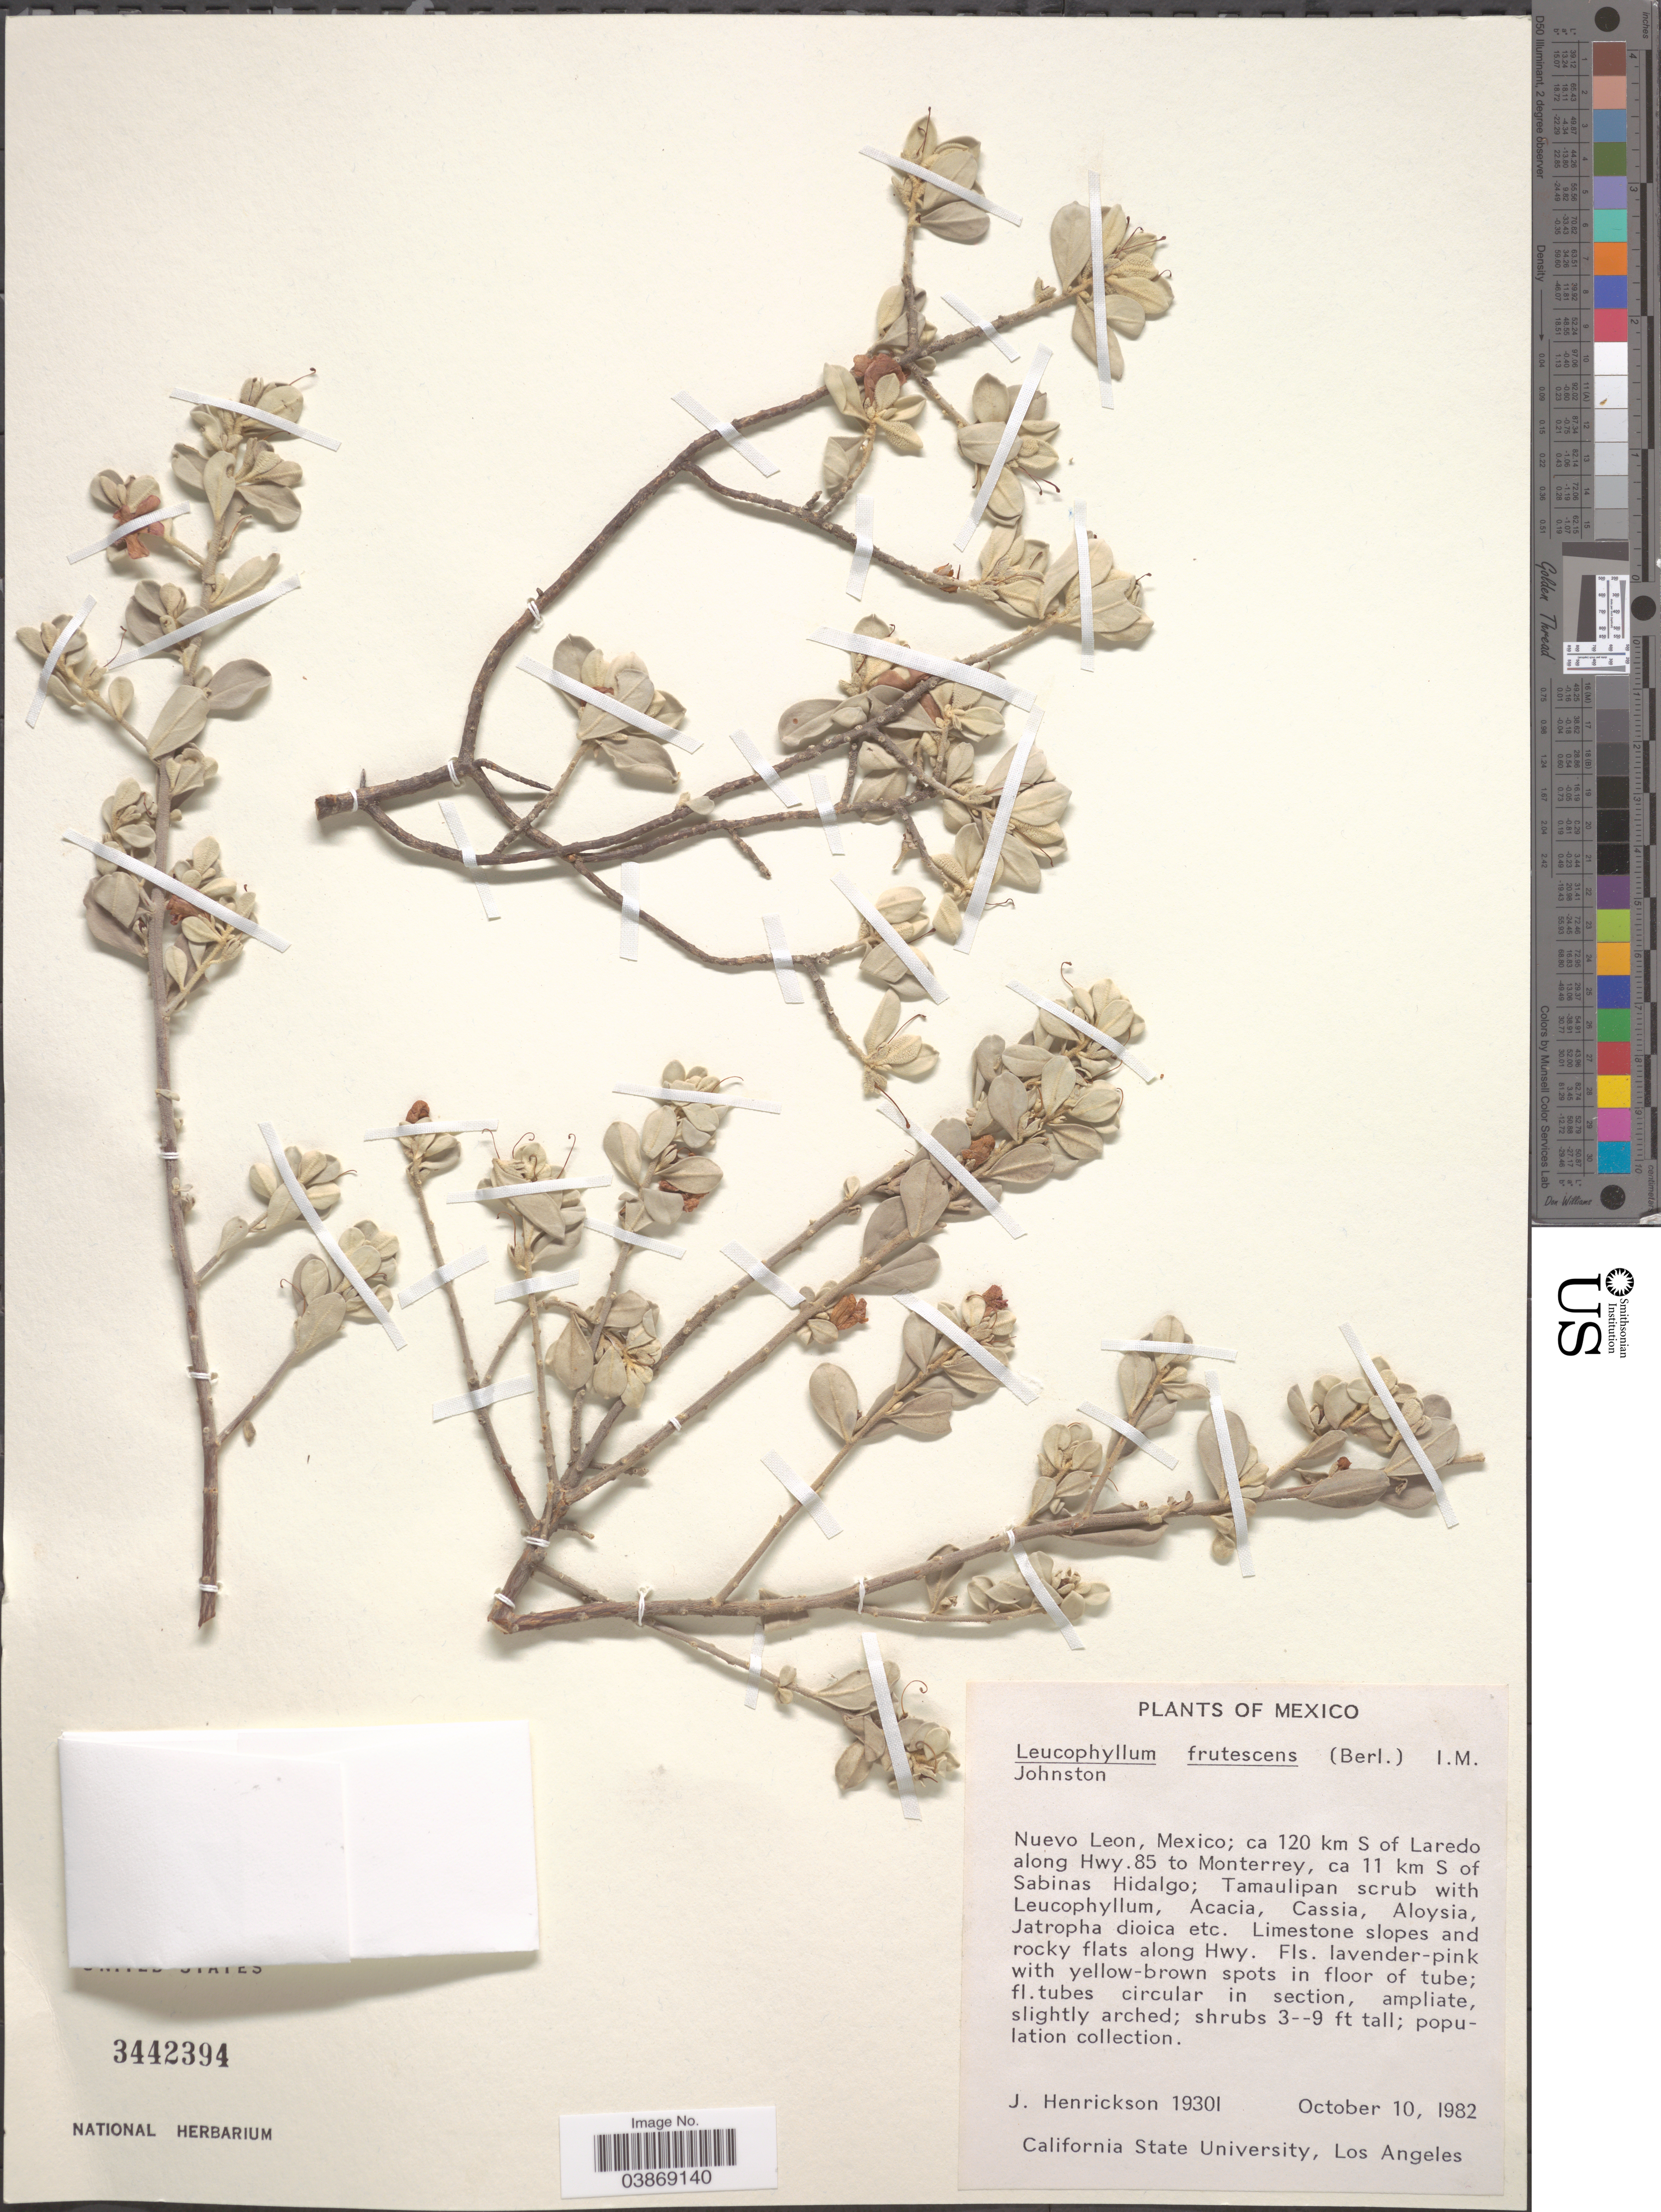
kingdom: Plantae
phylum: Tracheophyta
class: Magnoliopsida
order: Lamiales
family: Scrophulariaceae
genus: Leucophyllum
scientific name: Leucophyllum frutescens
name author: (Berland.) I.M. Johnst.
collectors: J. Henrickson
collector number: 19301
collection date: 1982-10-10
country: Mexico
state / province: Nuevo León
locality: Ca 120 km S of Laredo along Hwy. 85 to Monterrey, ca 11 km S of Sabinas Hidalgo.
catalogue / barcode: US 3442394